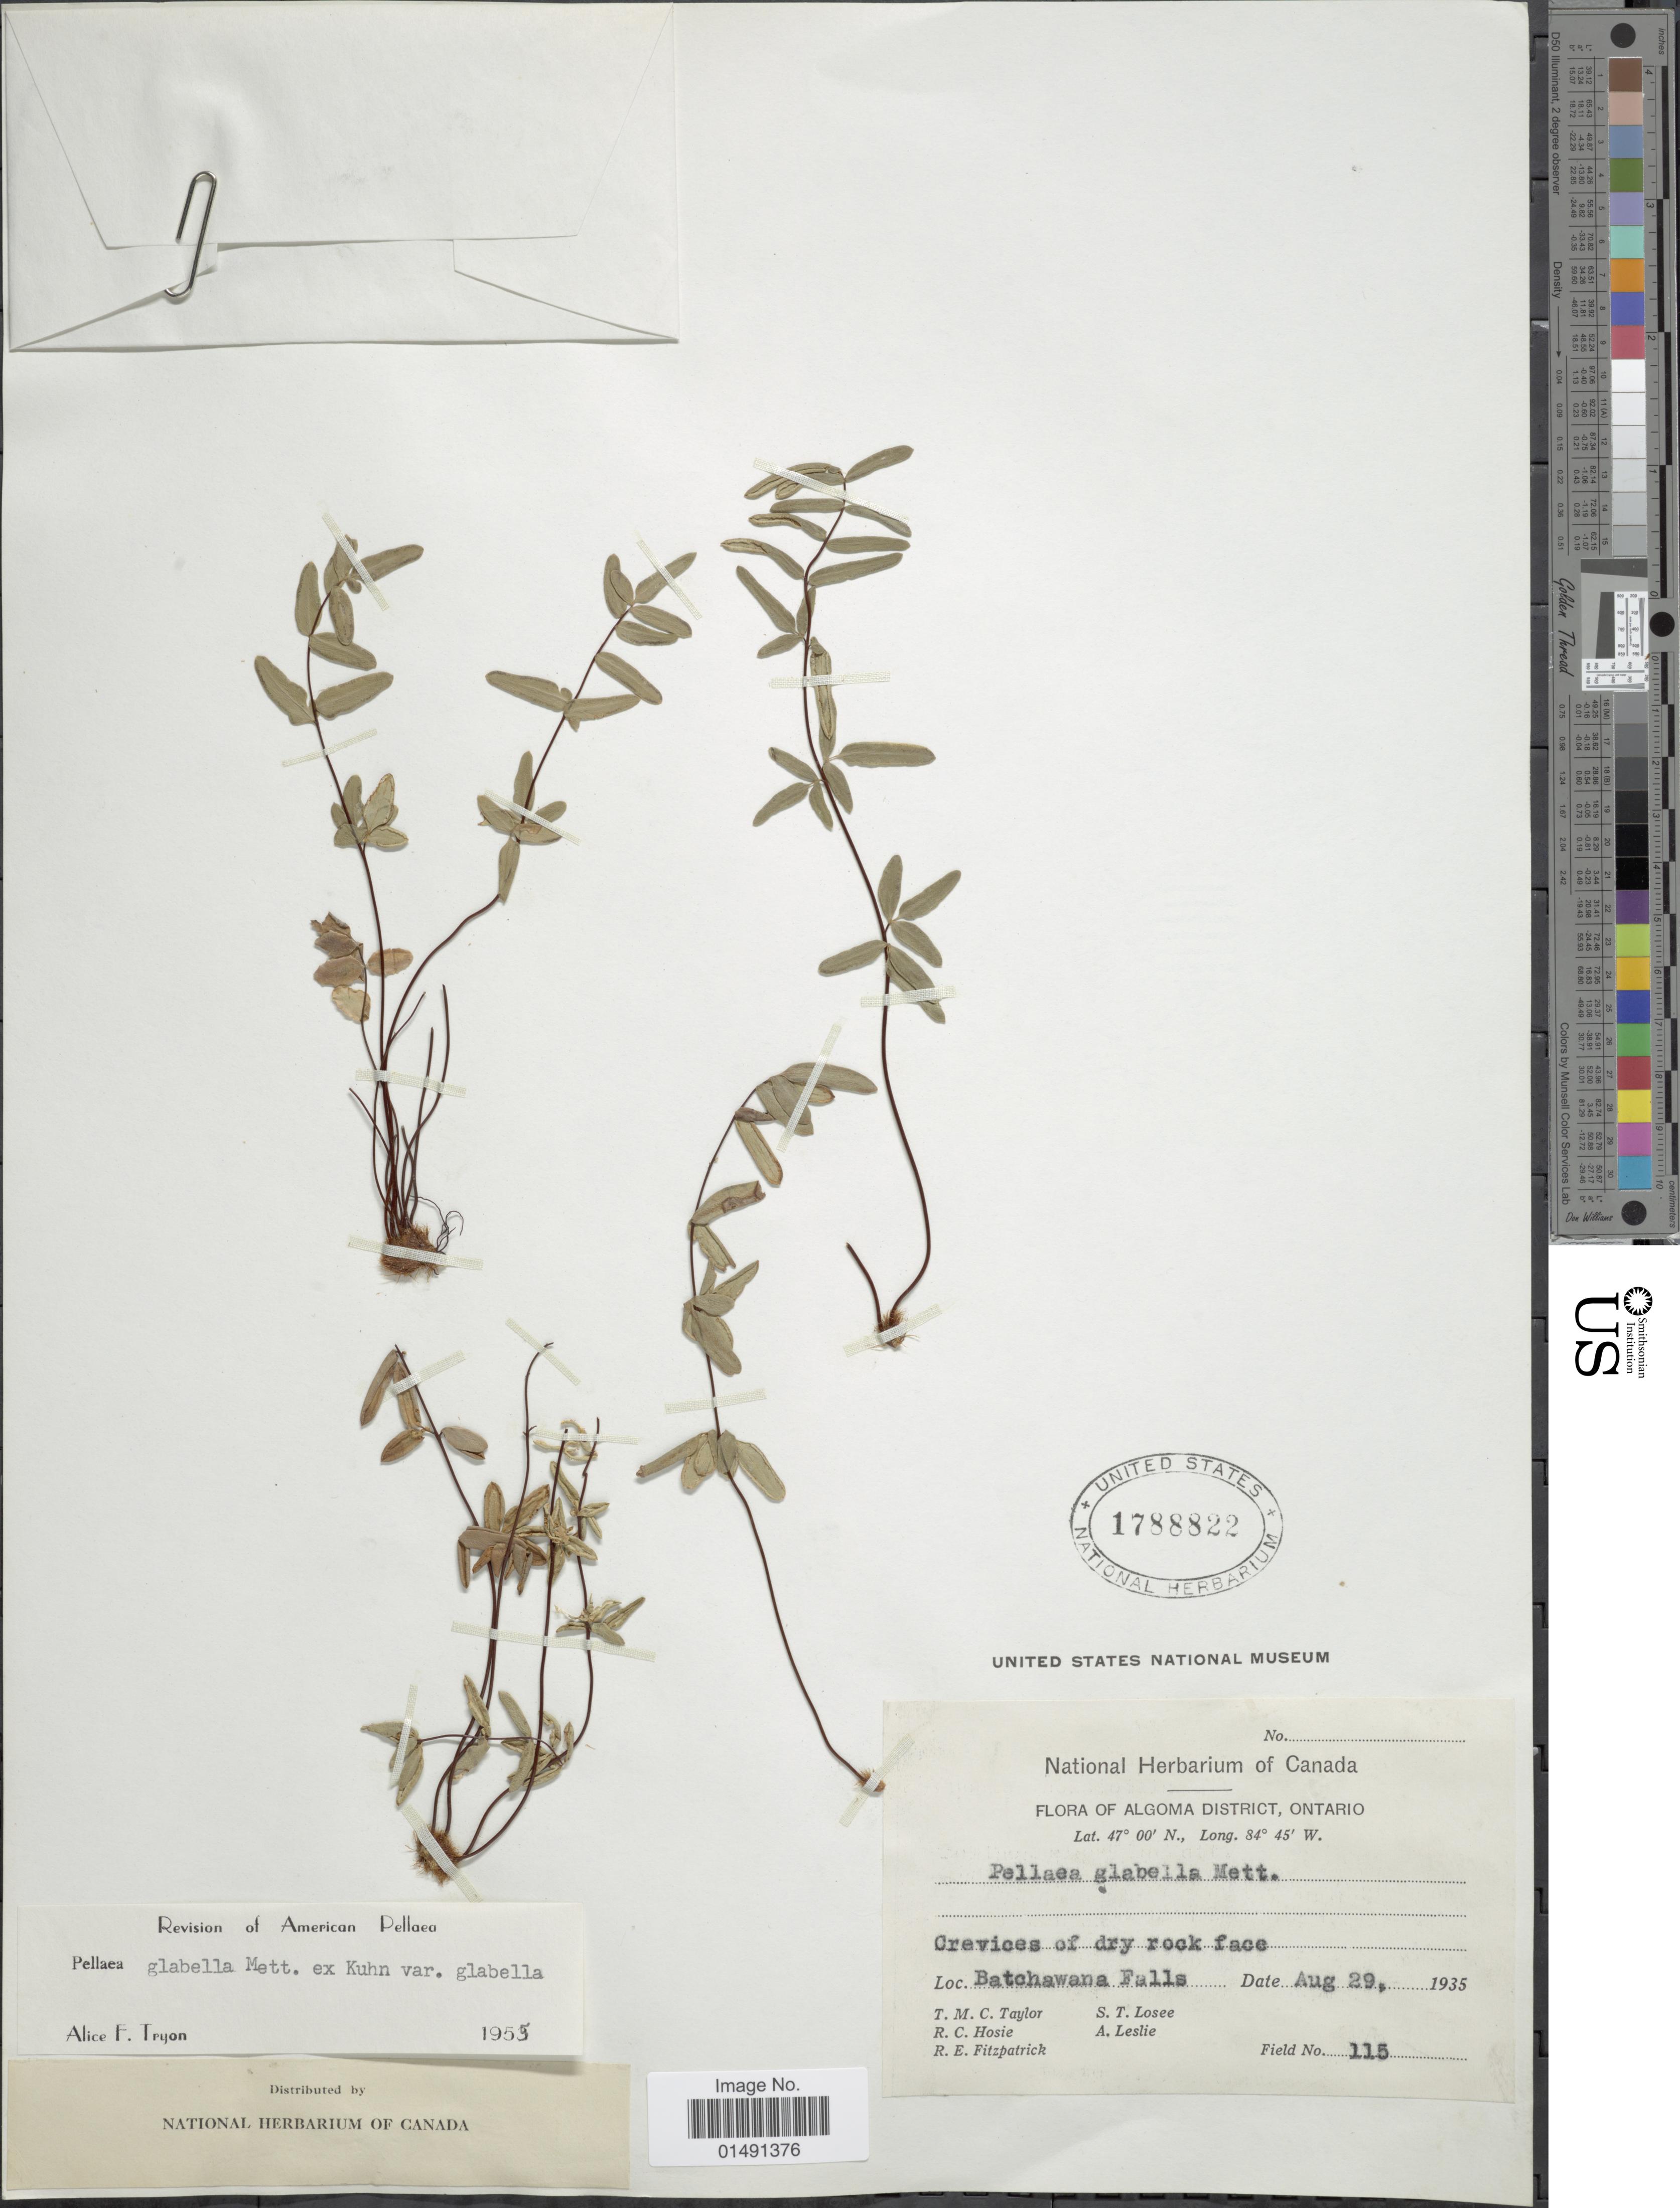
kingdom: Plantae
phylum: Tracheophyta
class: Polypodiopsida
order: Polypodiales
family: Pteridaceae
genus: Pellaea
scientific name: Pellaea glabella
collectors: T. M. C. Taylor, R. Hosie, R. Fitzpatrick, S. Losee & A. Leslie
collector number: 115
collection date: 1935-08-29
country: Canada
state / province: Ontario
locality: Algoma District, Batchawana Falls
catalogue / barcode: US 1788822